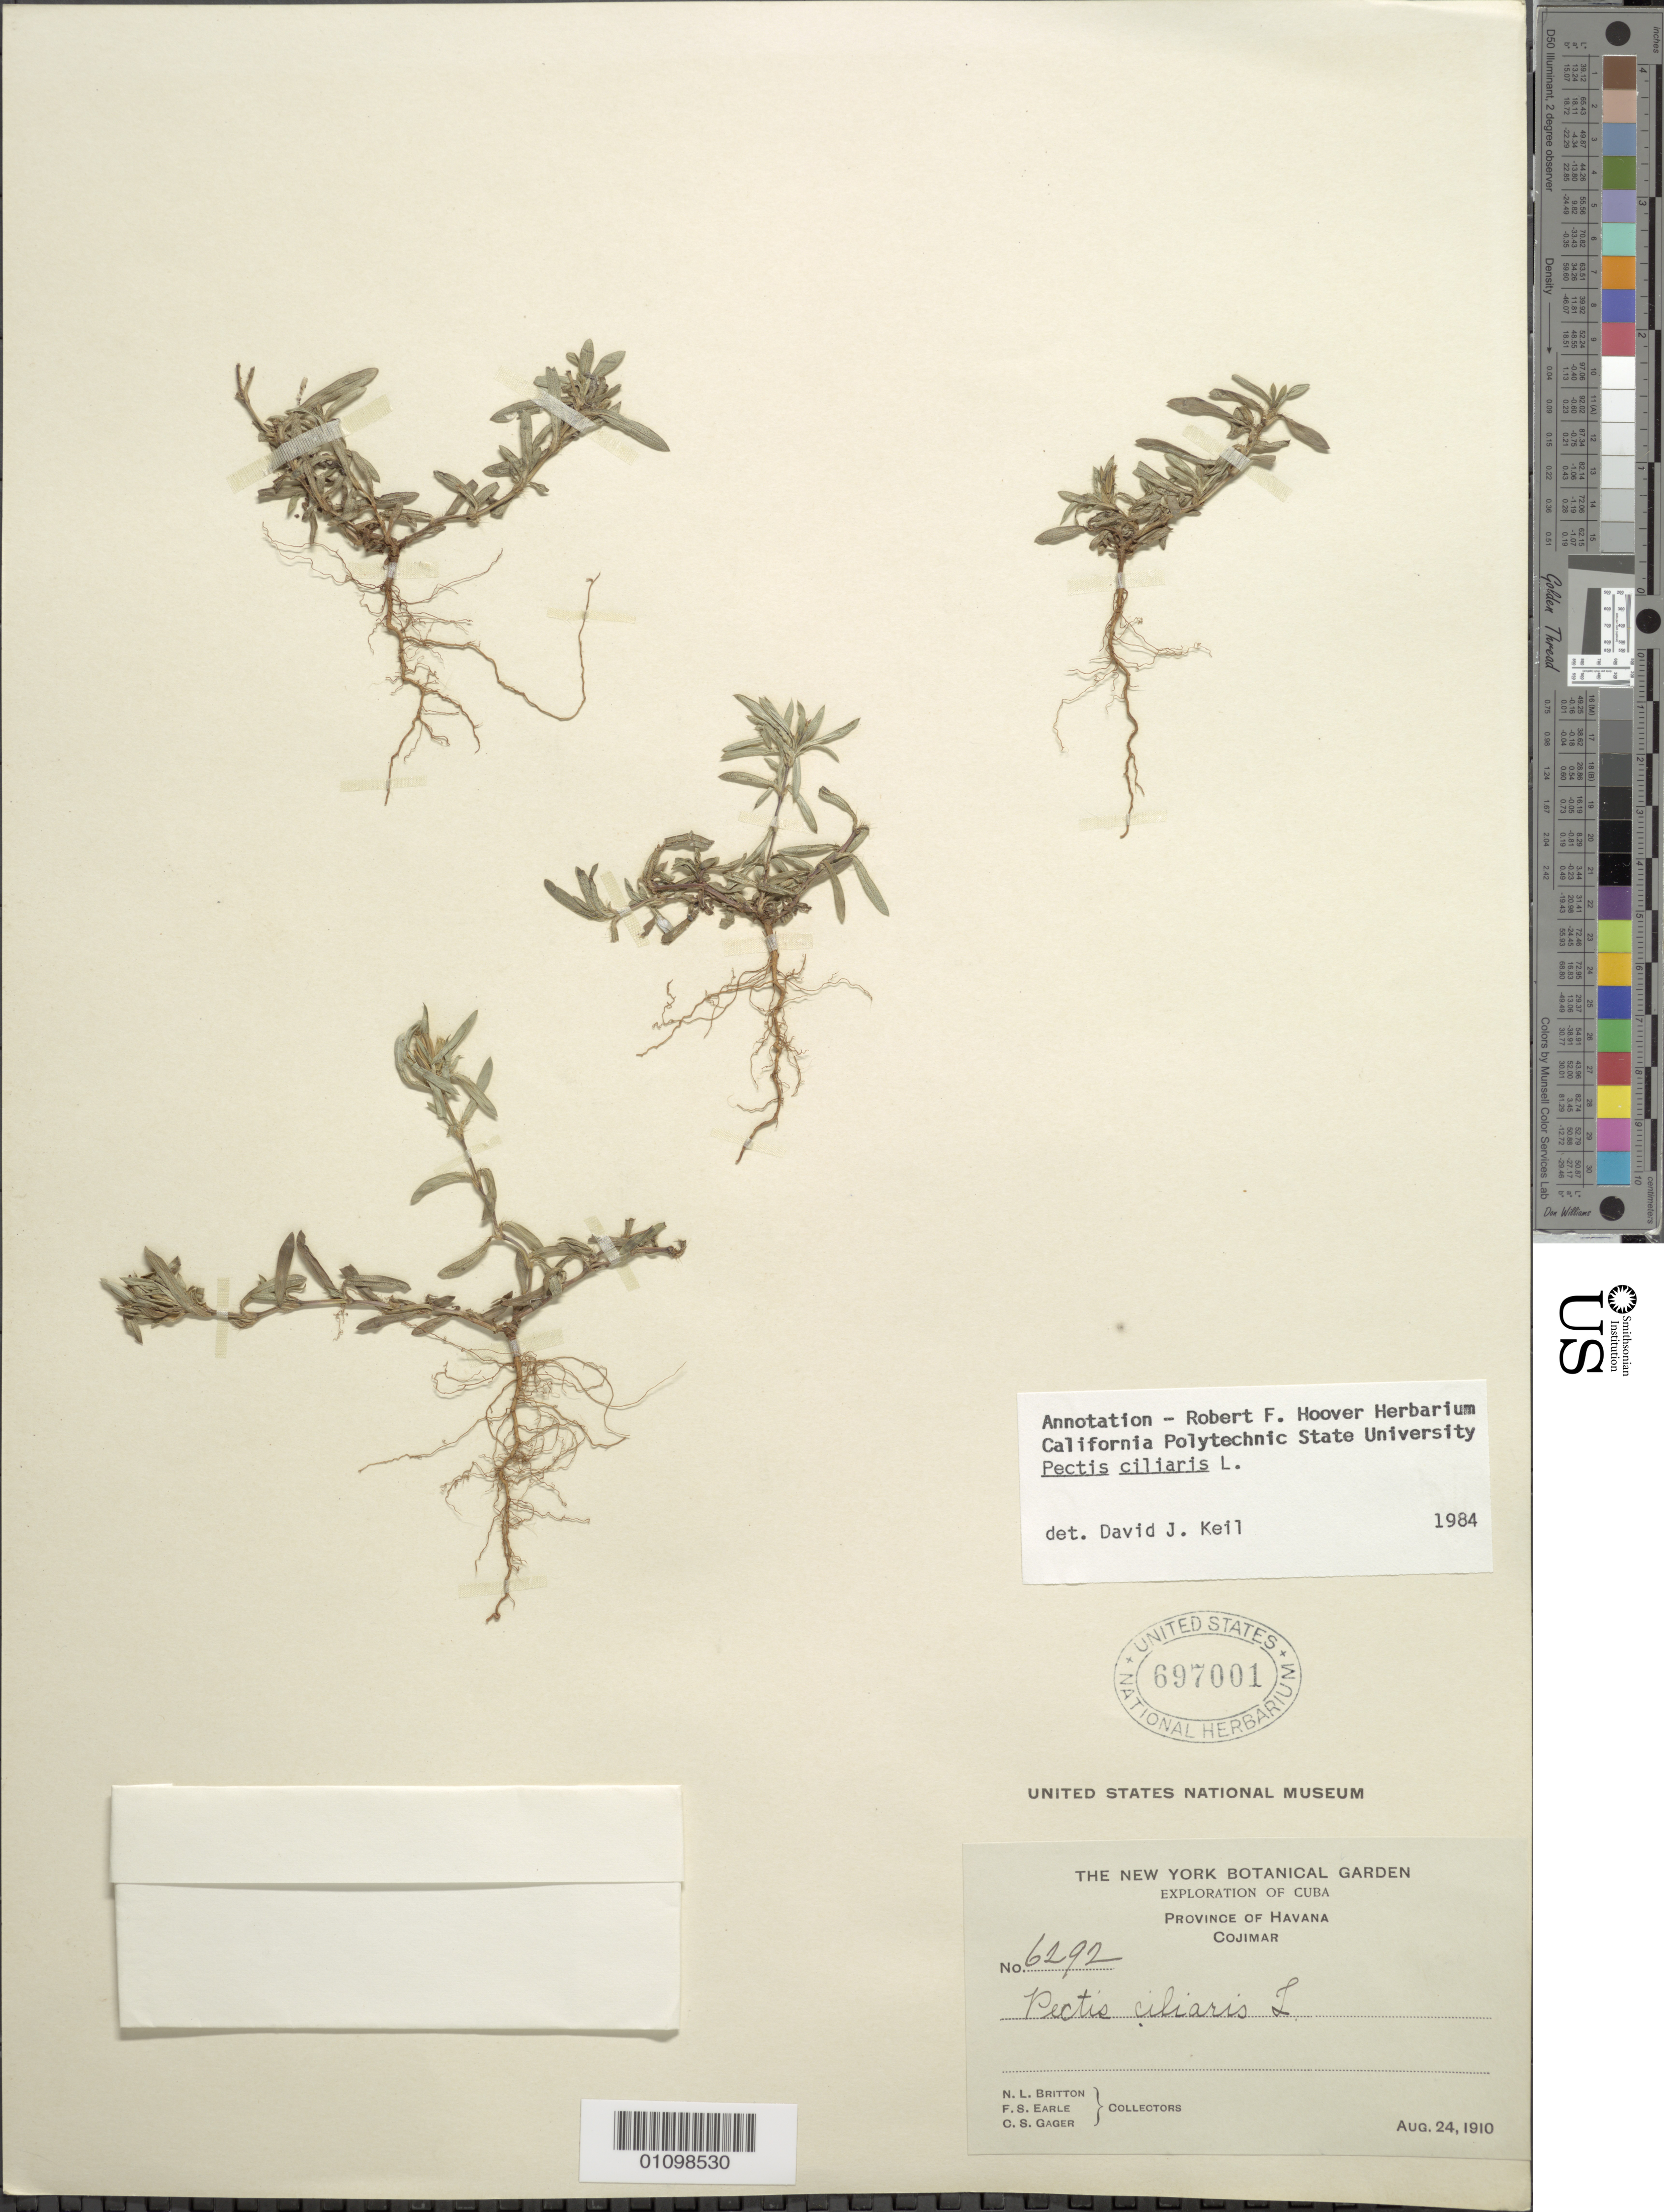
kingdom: Plantae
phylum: Tracheophyta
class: Magnoliopsida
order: Asterales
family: Asteraceae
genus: Pectis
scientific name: Pectis ciliaris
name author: L.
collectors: N. Britton, F. S. Earle & C. Gager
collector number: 6292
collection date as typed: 24 Aug 1910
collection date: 1910-08-24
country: Cuba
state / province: La Habana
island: Cuba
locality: La Habana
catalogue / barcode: US 697001